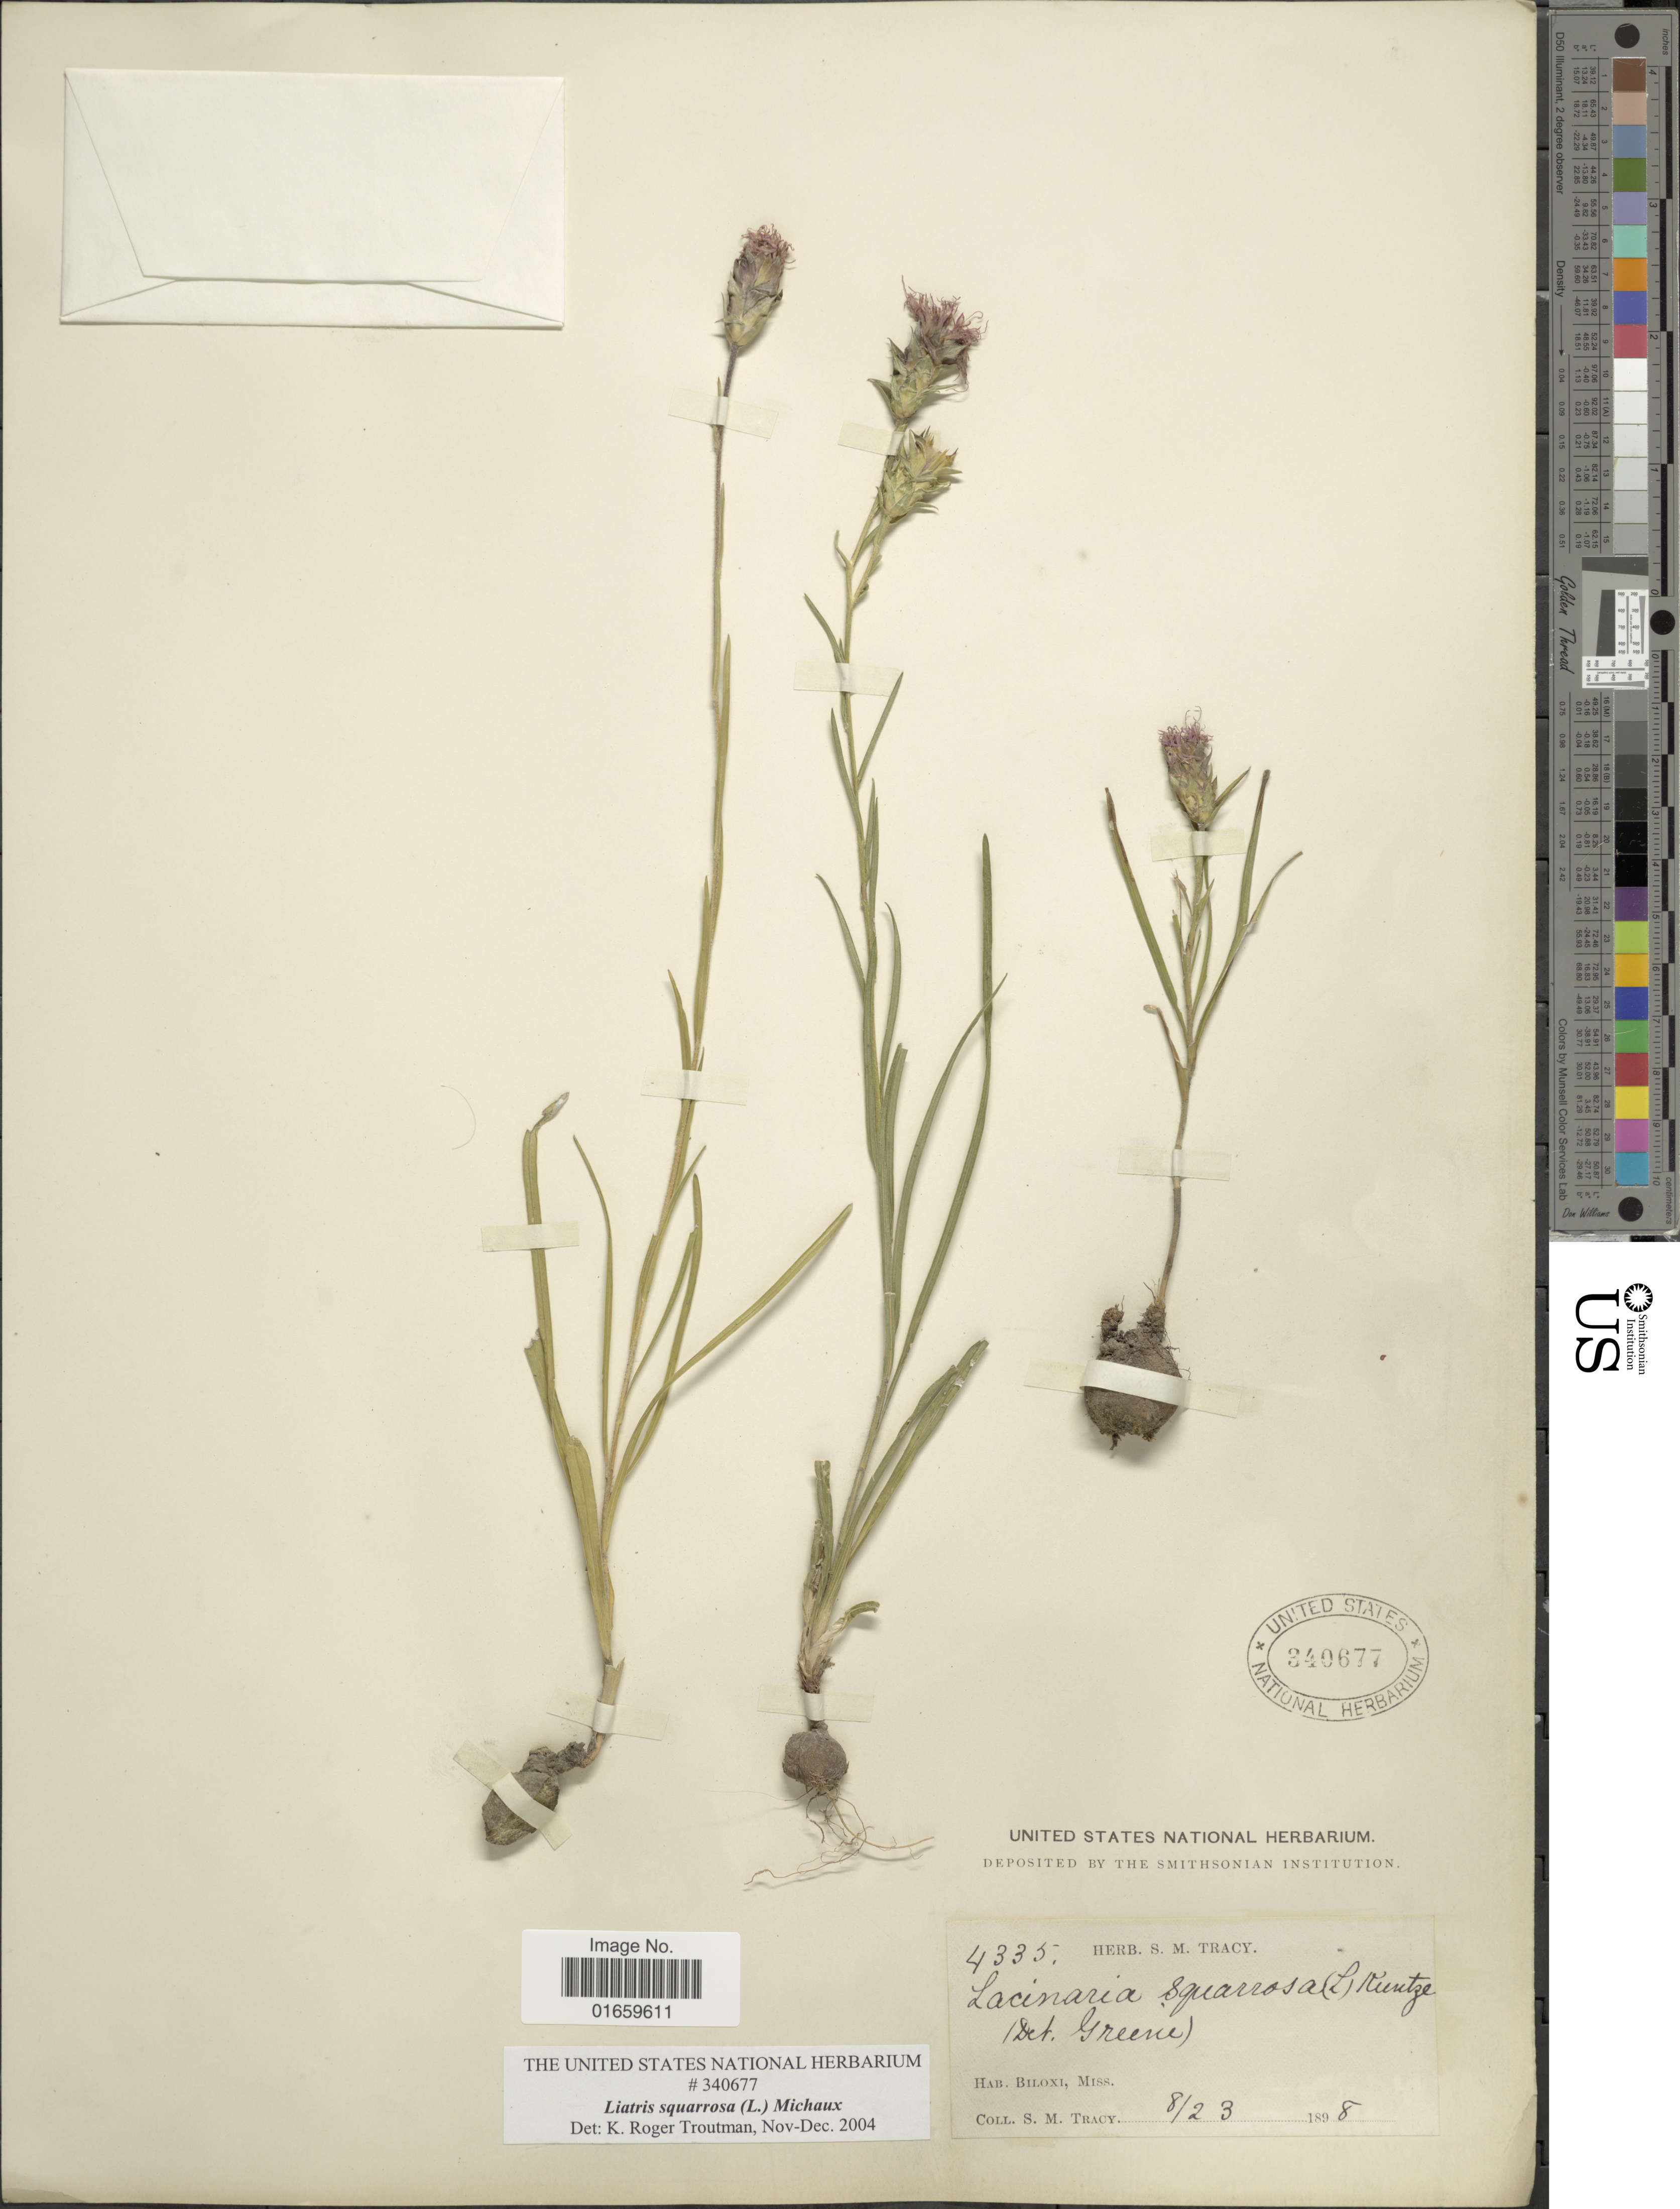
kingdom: Plantae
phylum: Tracheophyta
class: Magnoliopsida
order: Asterales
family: Asteraceae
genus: Liatris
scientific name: Liatris squarrosa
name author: (L.) Michx.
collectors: S. M. Tracy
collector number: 4335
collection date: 1898-08-23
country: United States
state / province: Mississippi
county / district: Harrison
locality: Biloxi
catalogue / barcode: US 340677